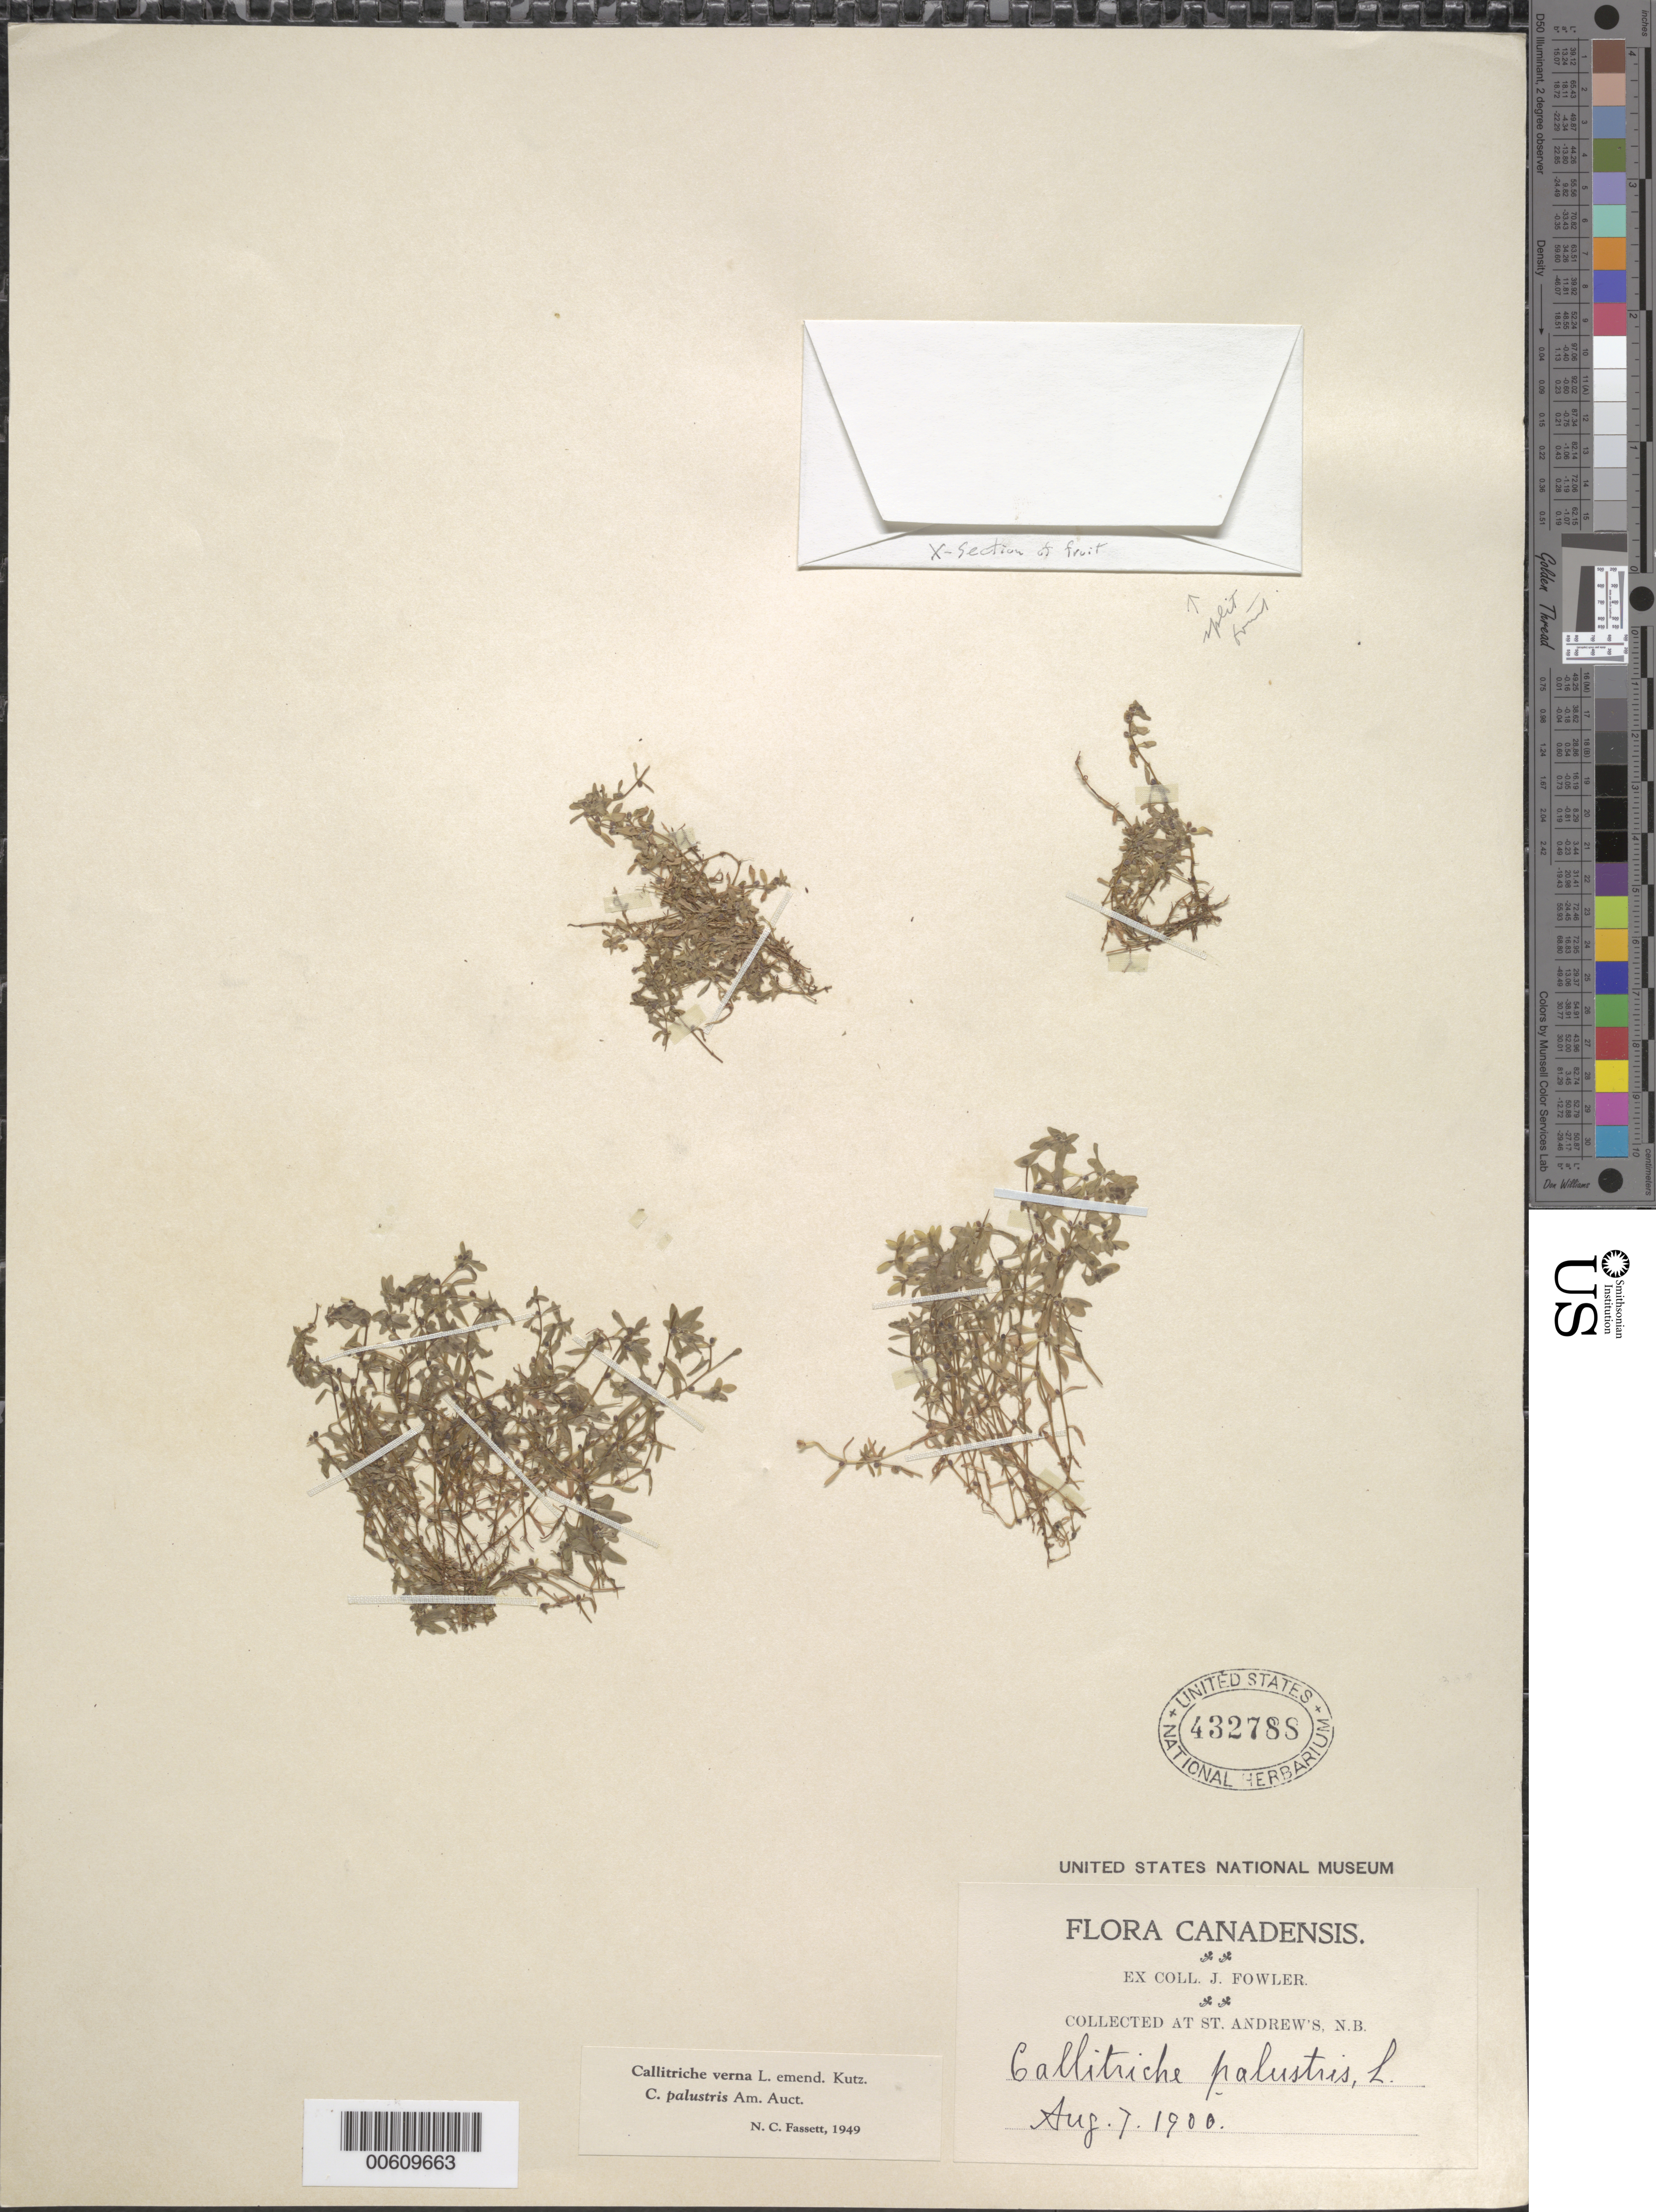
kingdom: Plantae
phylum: Tracheophyta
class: Magnoliopsida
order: Lamiales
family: Plantaginaceae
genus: Callitriche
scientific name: Callitriche verna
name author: L.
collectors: J. P. Fowler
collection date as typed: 07 Aug 1900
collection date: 1900-08-07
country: Canada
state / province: New Brunswick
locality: St. Andrew's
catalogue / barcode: US 432788